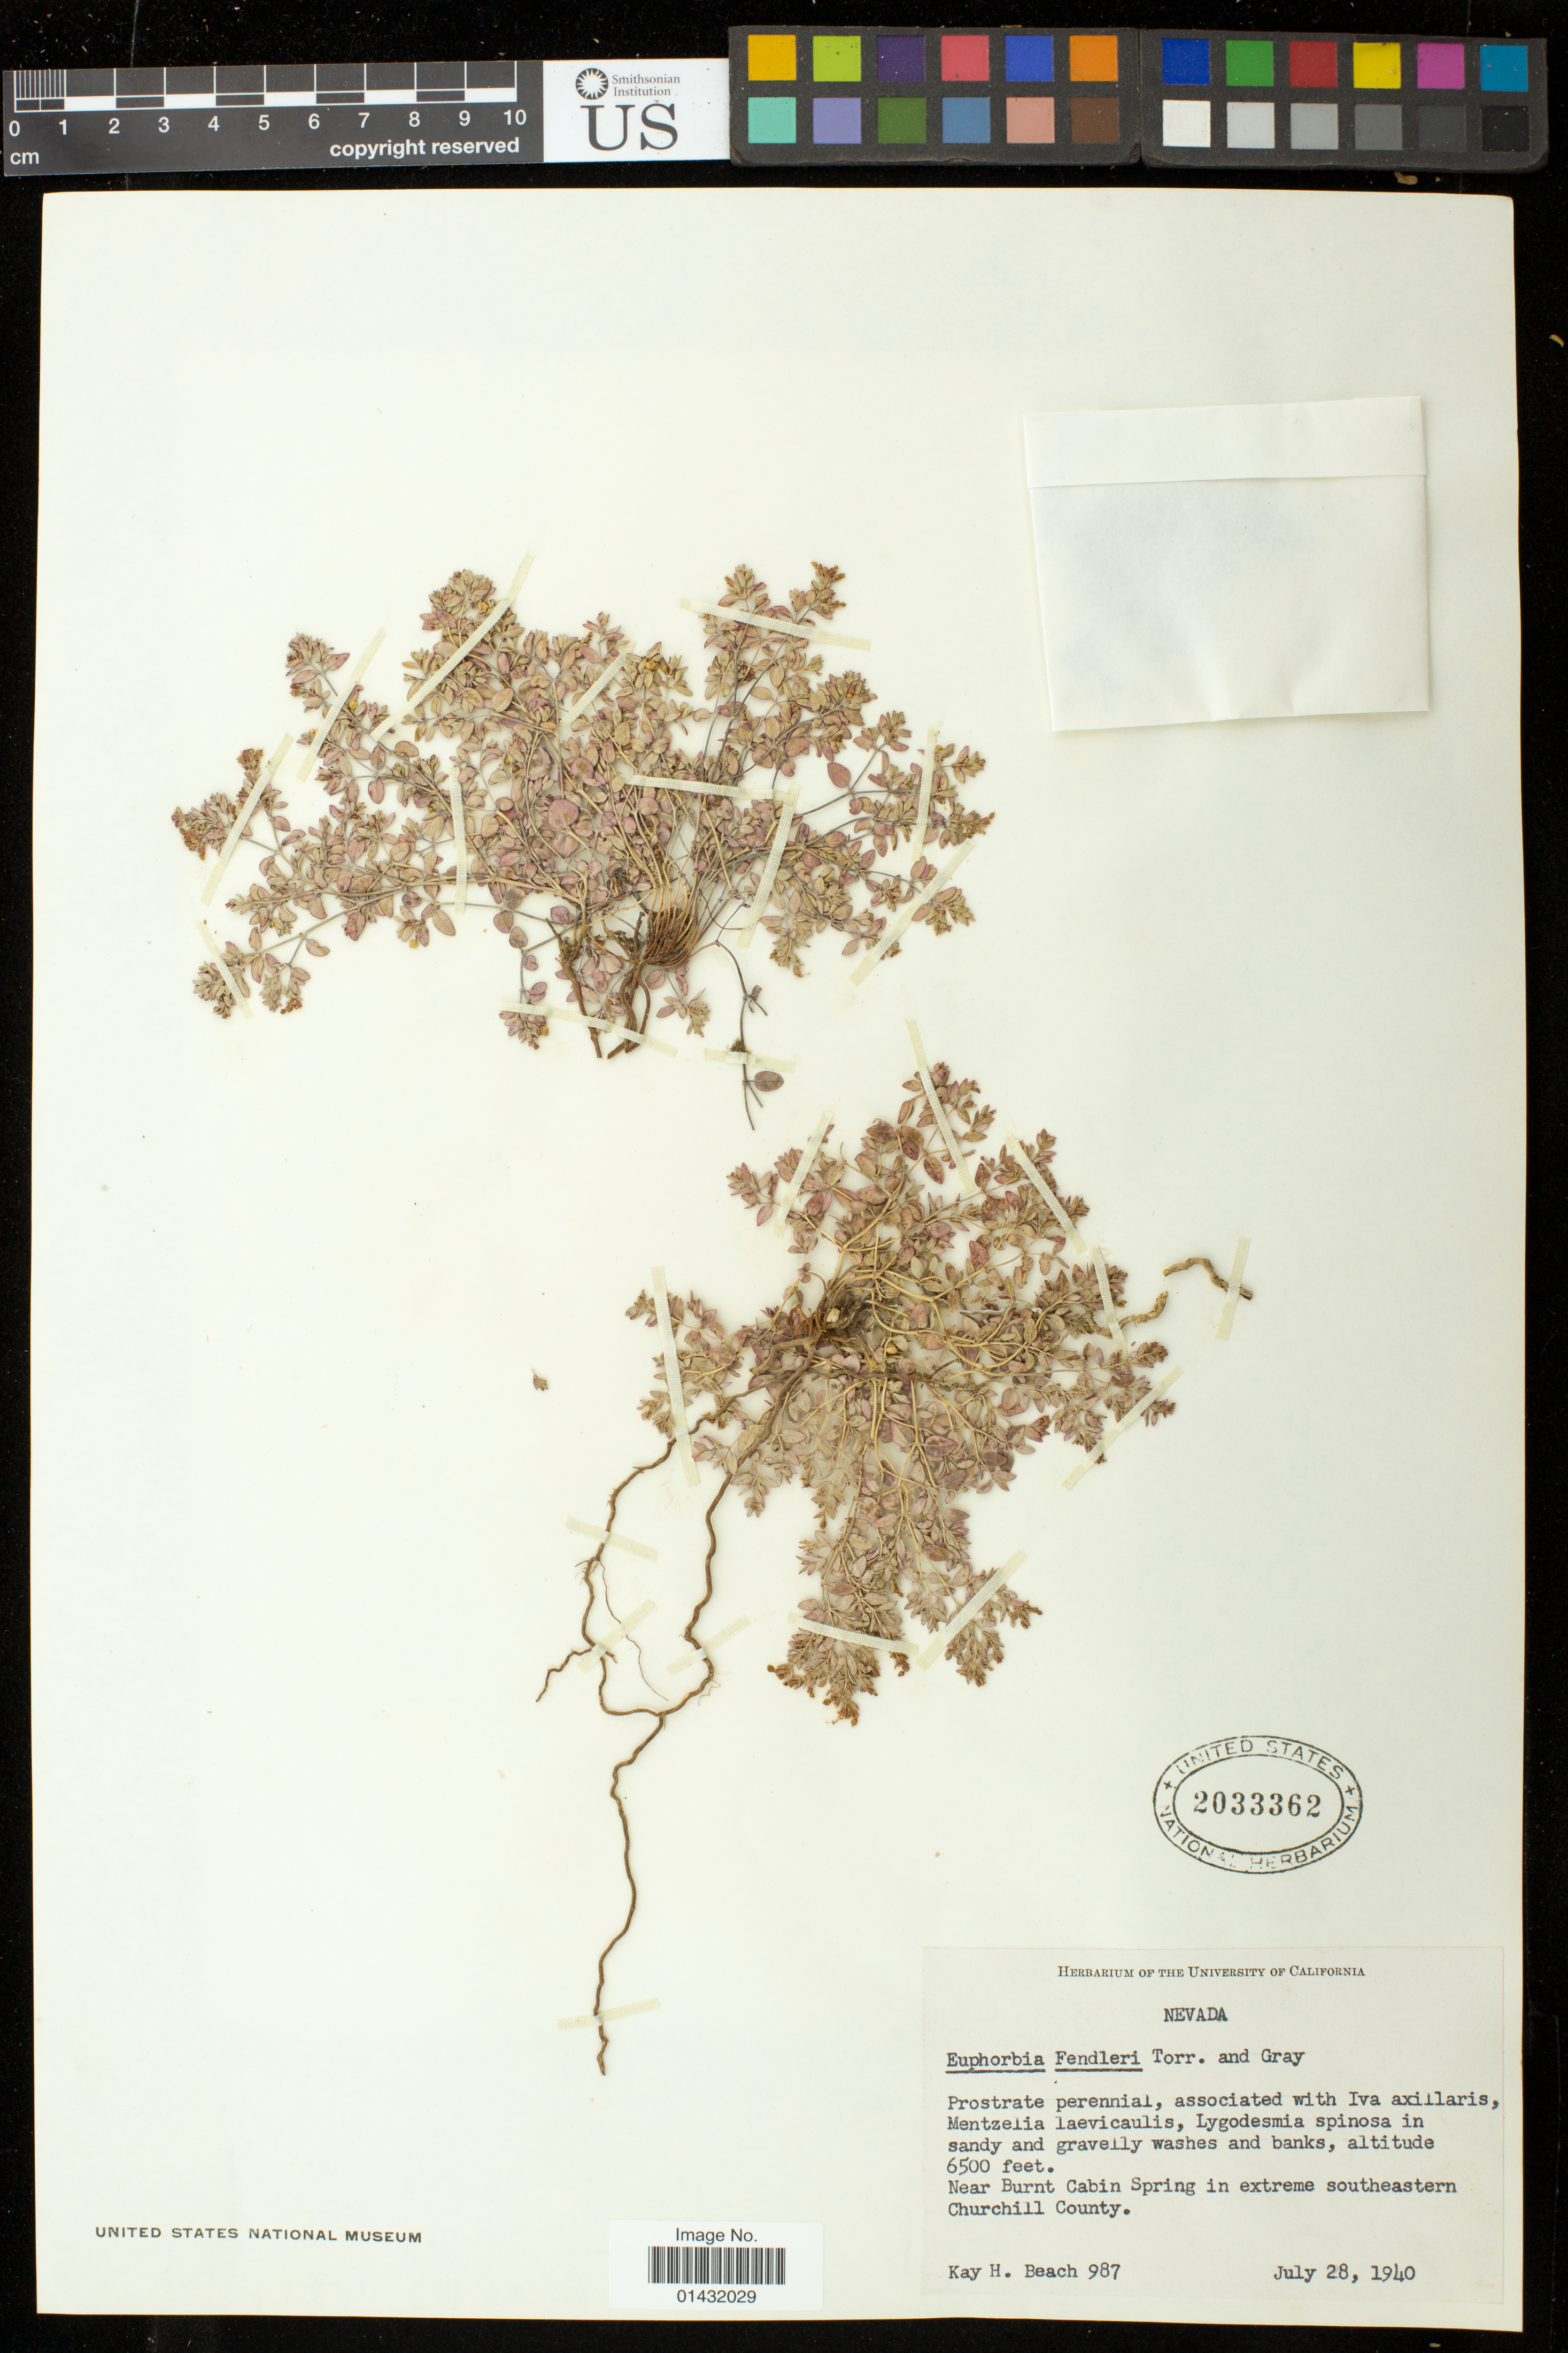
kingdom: Plantae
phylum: Tracheophyta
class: Magnoliopsida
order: Malpighiales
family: Euphorbiaceae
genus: Euphorbia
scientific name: Euphorbia fendleri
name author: Torr. & A. Gray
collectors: K. H. Beach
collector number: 987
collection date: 1940-07-28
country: United States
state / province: Nevada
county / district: Churchill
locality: Near Burnt Cabin Spring in extreme southeastern Churchill County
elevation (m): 1981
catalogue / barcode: US 2033362